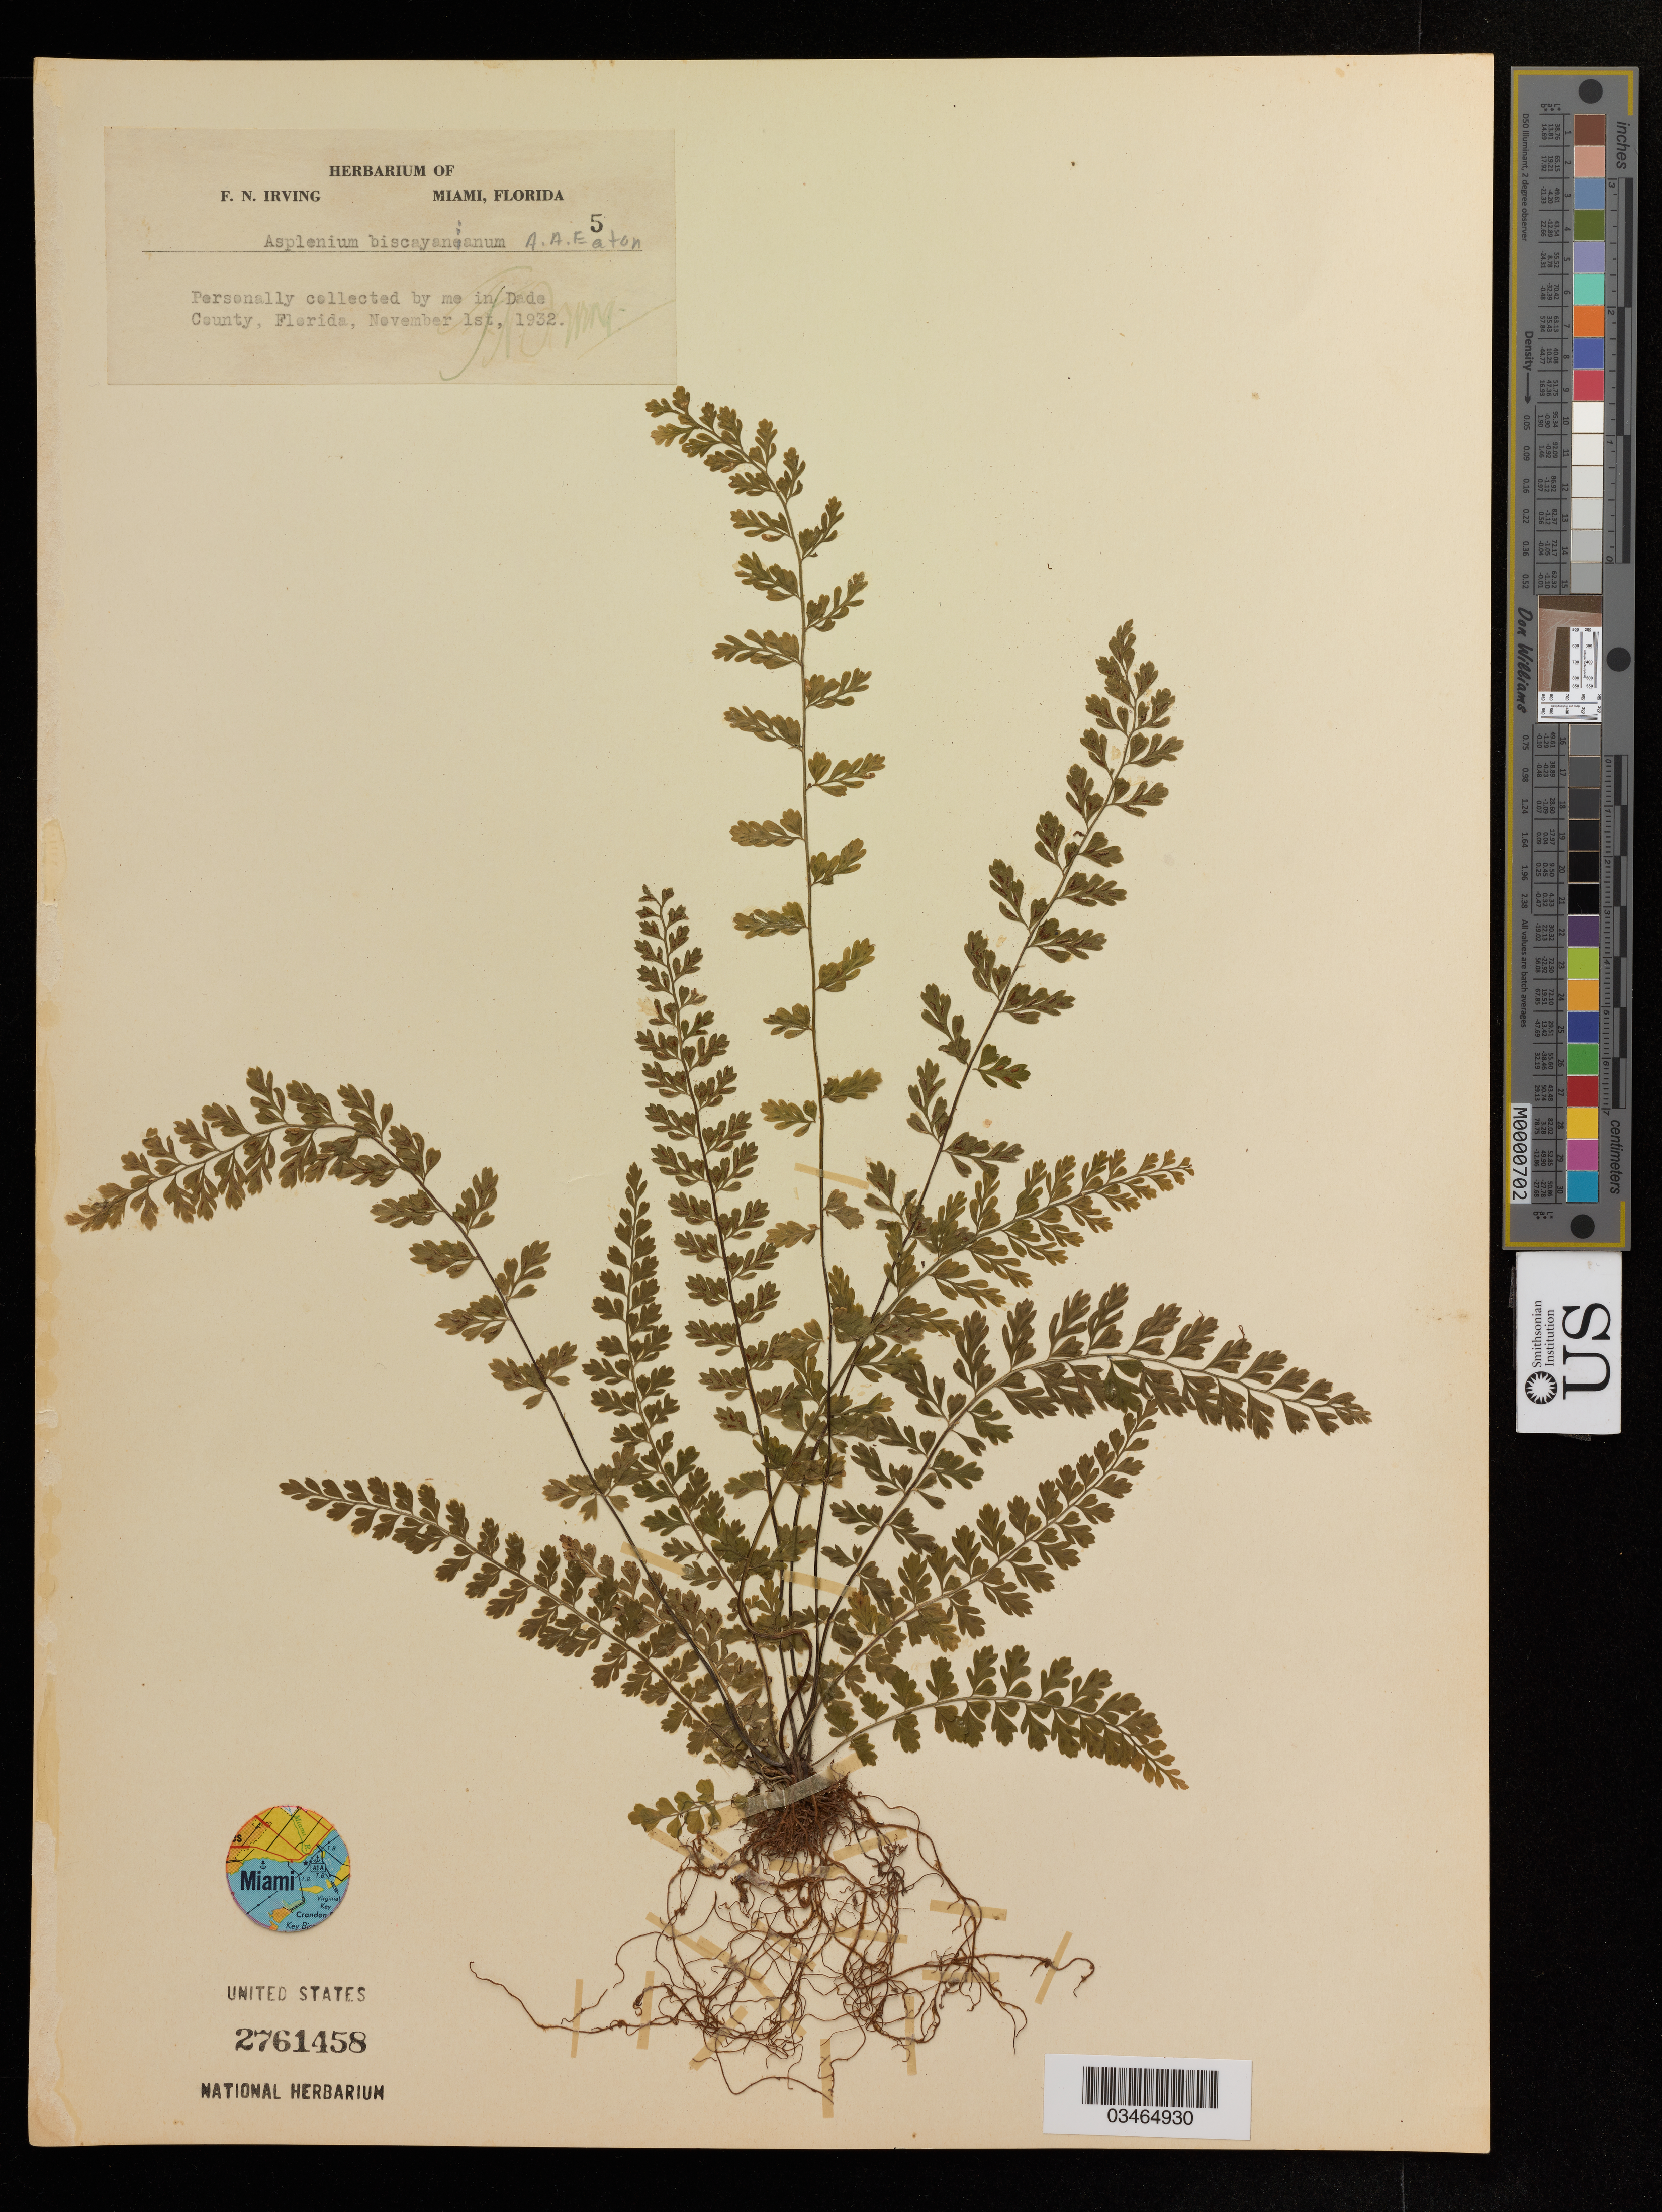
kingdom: Plantae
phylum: Tracheophyta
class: Polypodiopsida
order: Polypodiales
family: Aspleniaceae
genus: Asplenium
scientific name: Asplenium biscayneanum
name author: A.A. Eaton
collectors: ex herb. F.N. Irving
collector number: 5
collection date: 1932-11-01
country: United States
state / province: Florida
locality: Dade County.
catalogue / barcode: US 2761458